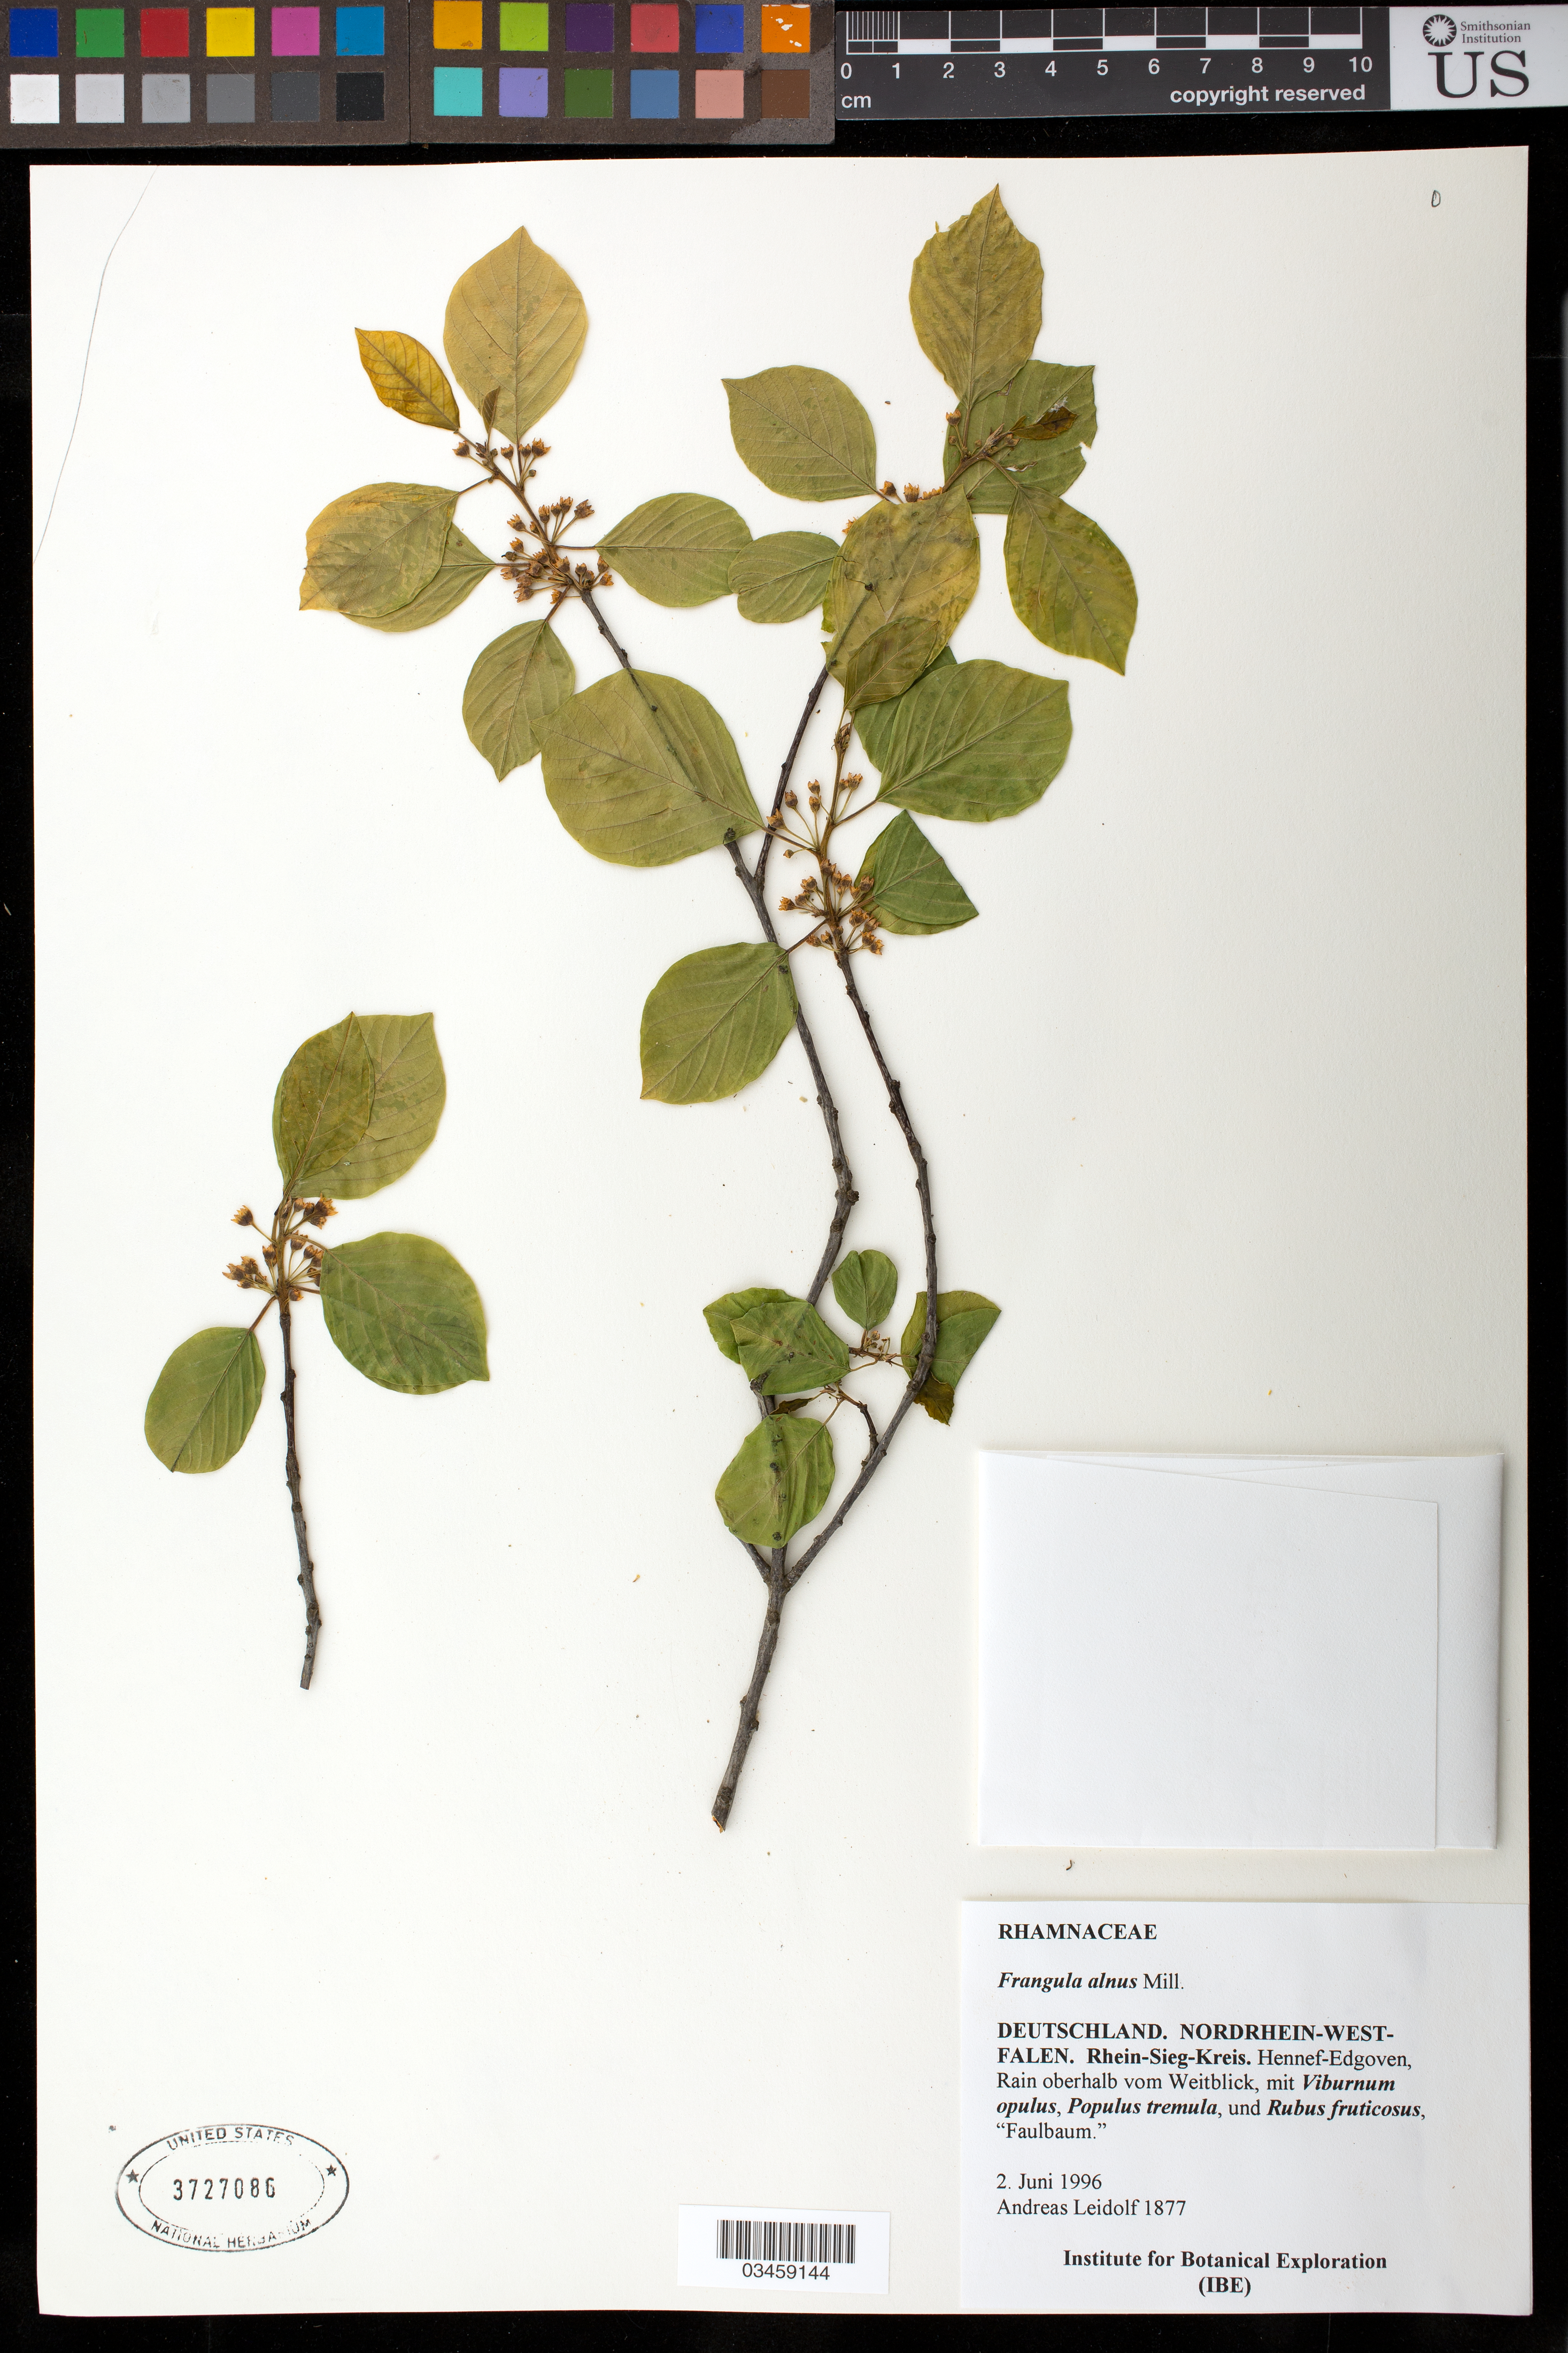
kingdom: Plantae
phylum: Tracheophyta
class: Magnoliopsida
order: Rosales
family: Rhamnaceae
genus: Frangula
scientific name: Frangula alnus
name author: Mill.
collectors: A. Liedolf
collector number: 1877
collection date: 1996-06-02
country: Germany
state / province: Nordrhein-Westfalen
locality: Rhein-Sieg-Kreis, Hennef- Edgoven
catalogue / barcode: US 3727086